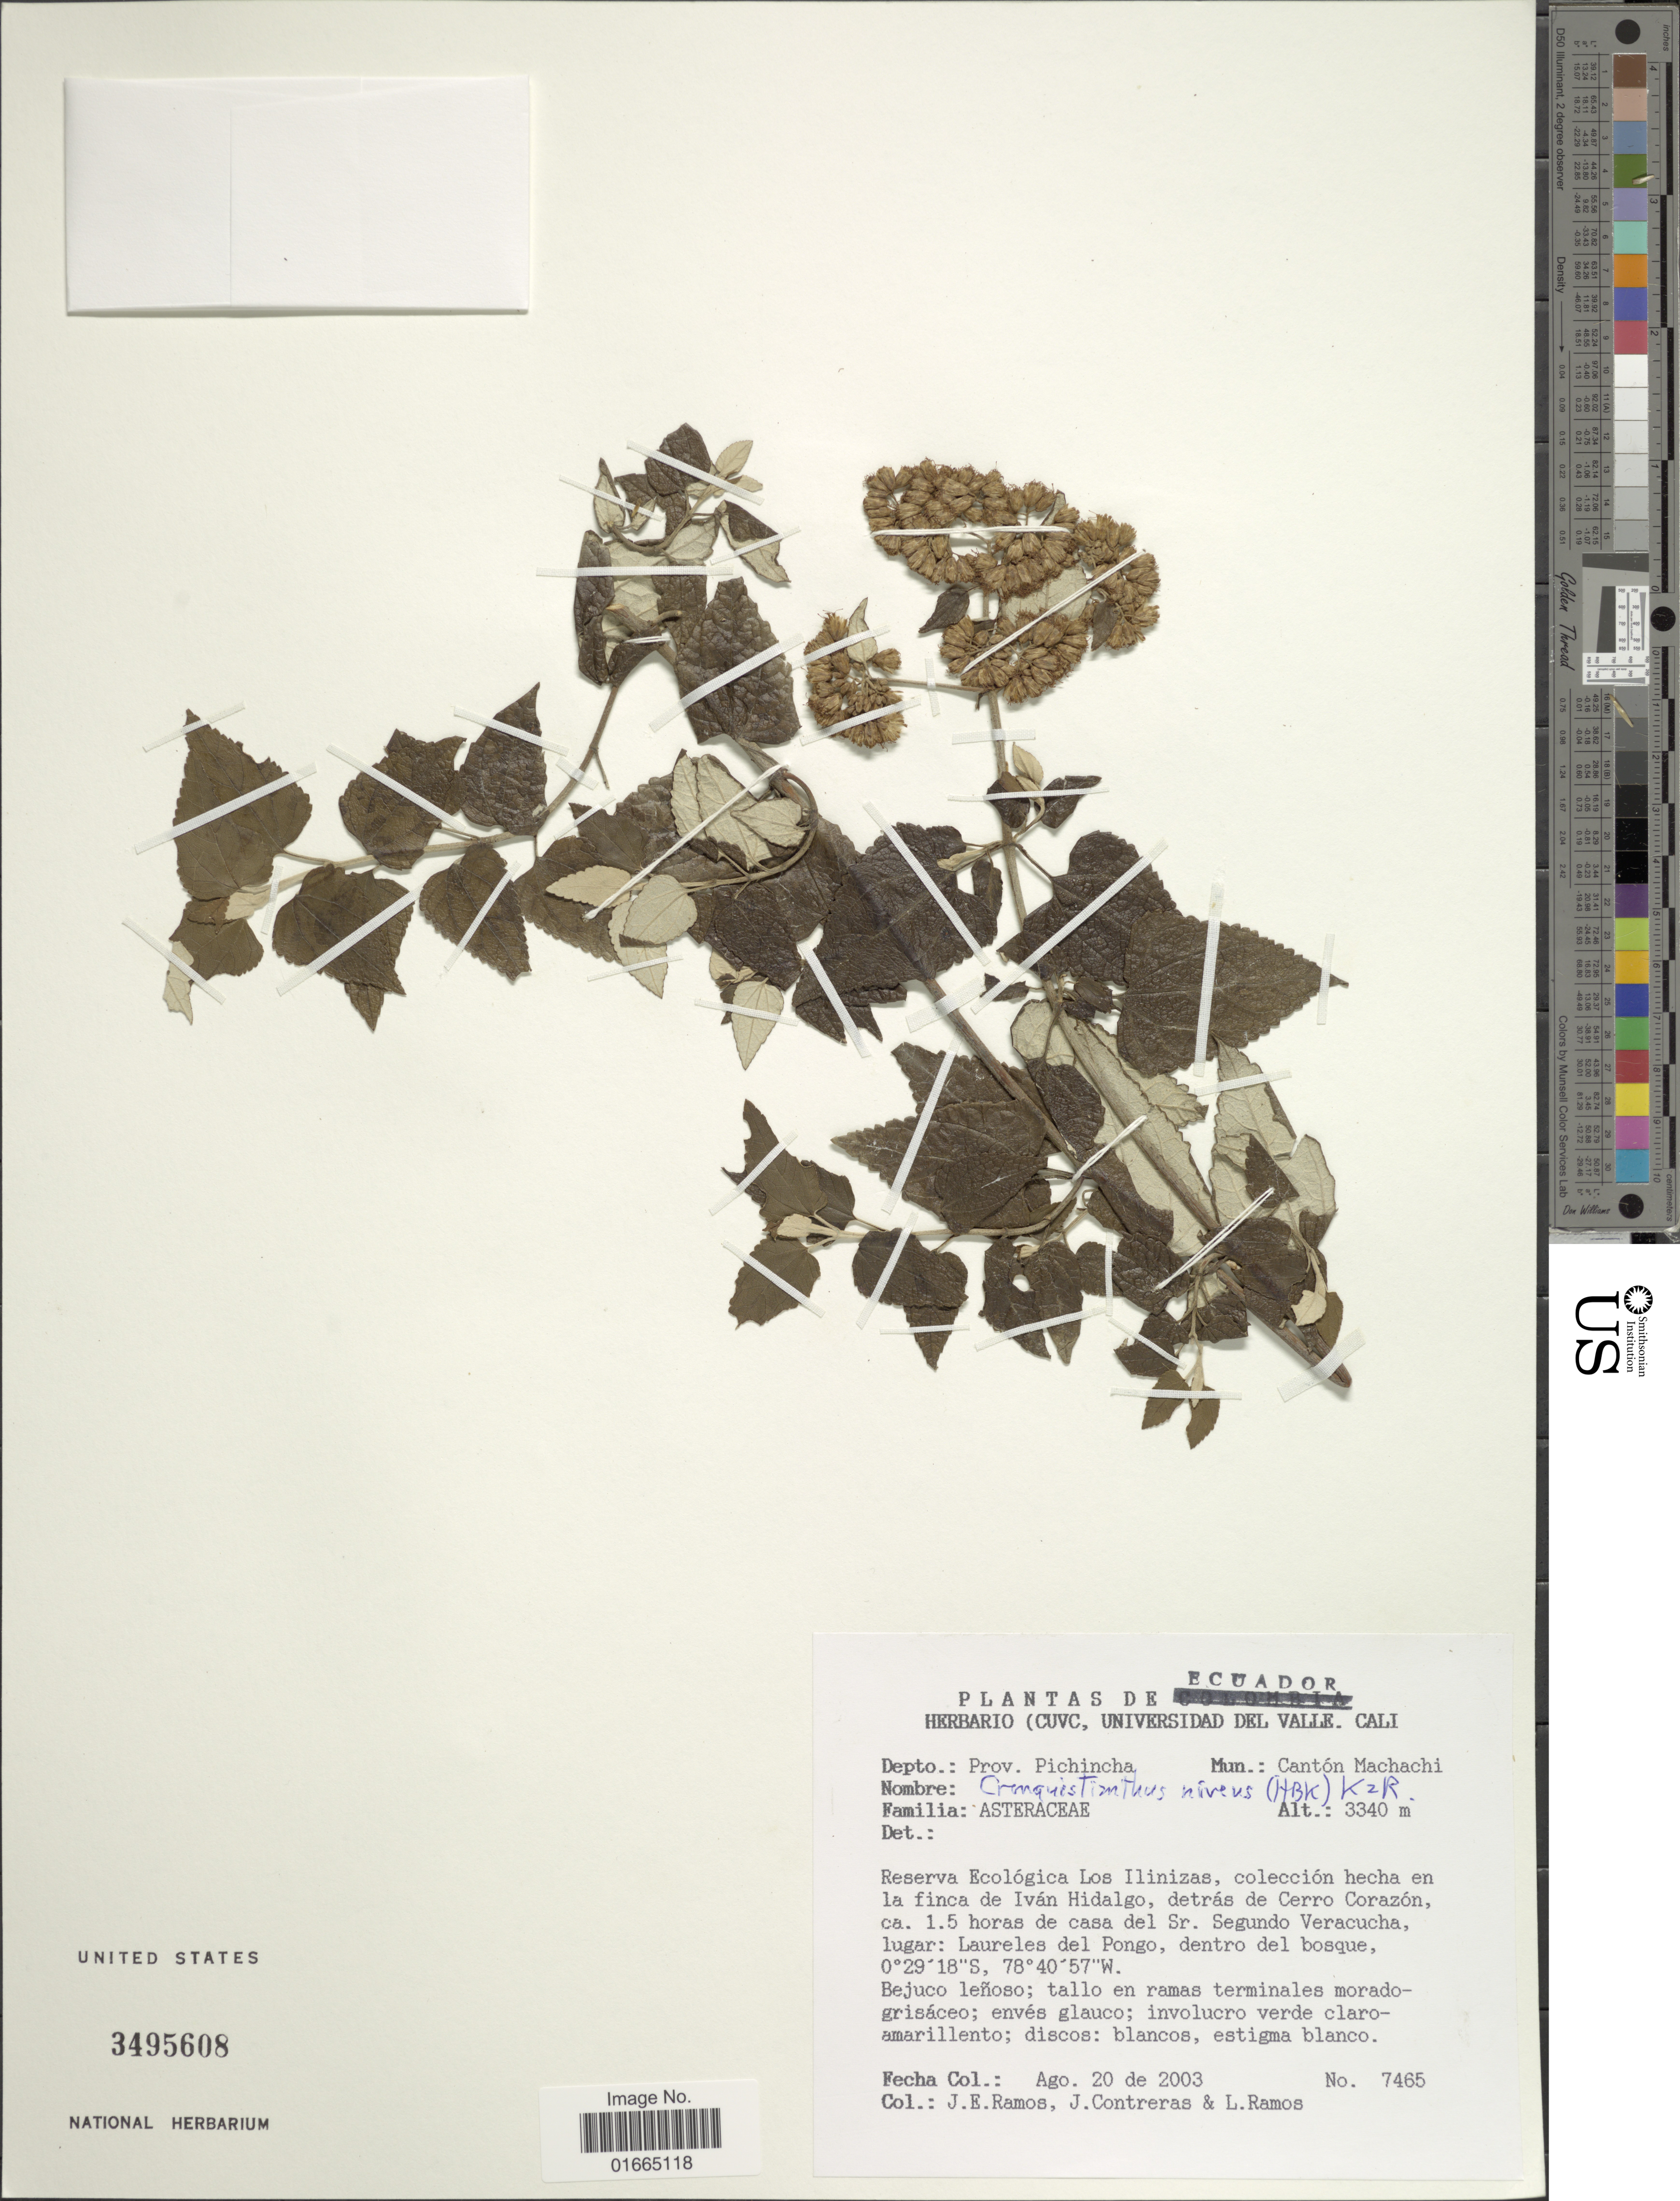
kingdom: Plantae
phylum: Tracheophyta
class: Magnoliopsida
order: Asterales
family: Asteraceae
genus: Cronquistianthus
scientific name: Cronquistianthus niveus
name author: (Kunth) R.M. King & H. Rob.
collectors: J. E. Ramos, J. Contreras & L. Ramos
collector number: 7465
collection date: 2003-08-20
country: Ecuador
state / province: Pichincha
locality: Depto.: Prov. Pichincha. Mun.: Cantón Machachi. Reserva Ecológica Los Ilinizas, colección hecha en la finca de Iván Hidalgo, detrás de Cerro Corazón, ca. 1.5 horas de casa del Sr. Segundo Veracucha, lugar: Laureles del Pongo, dentro del bosque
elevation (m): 3340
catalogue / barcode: US 3495608